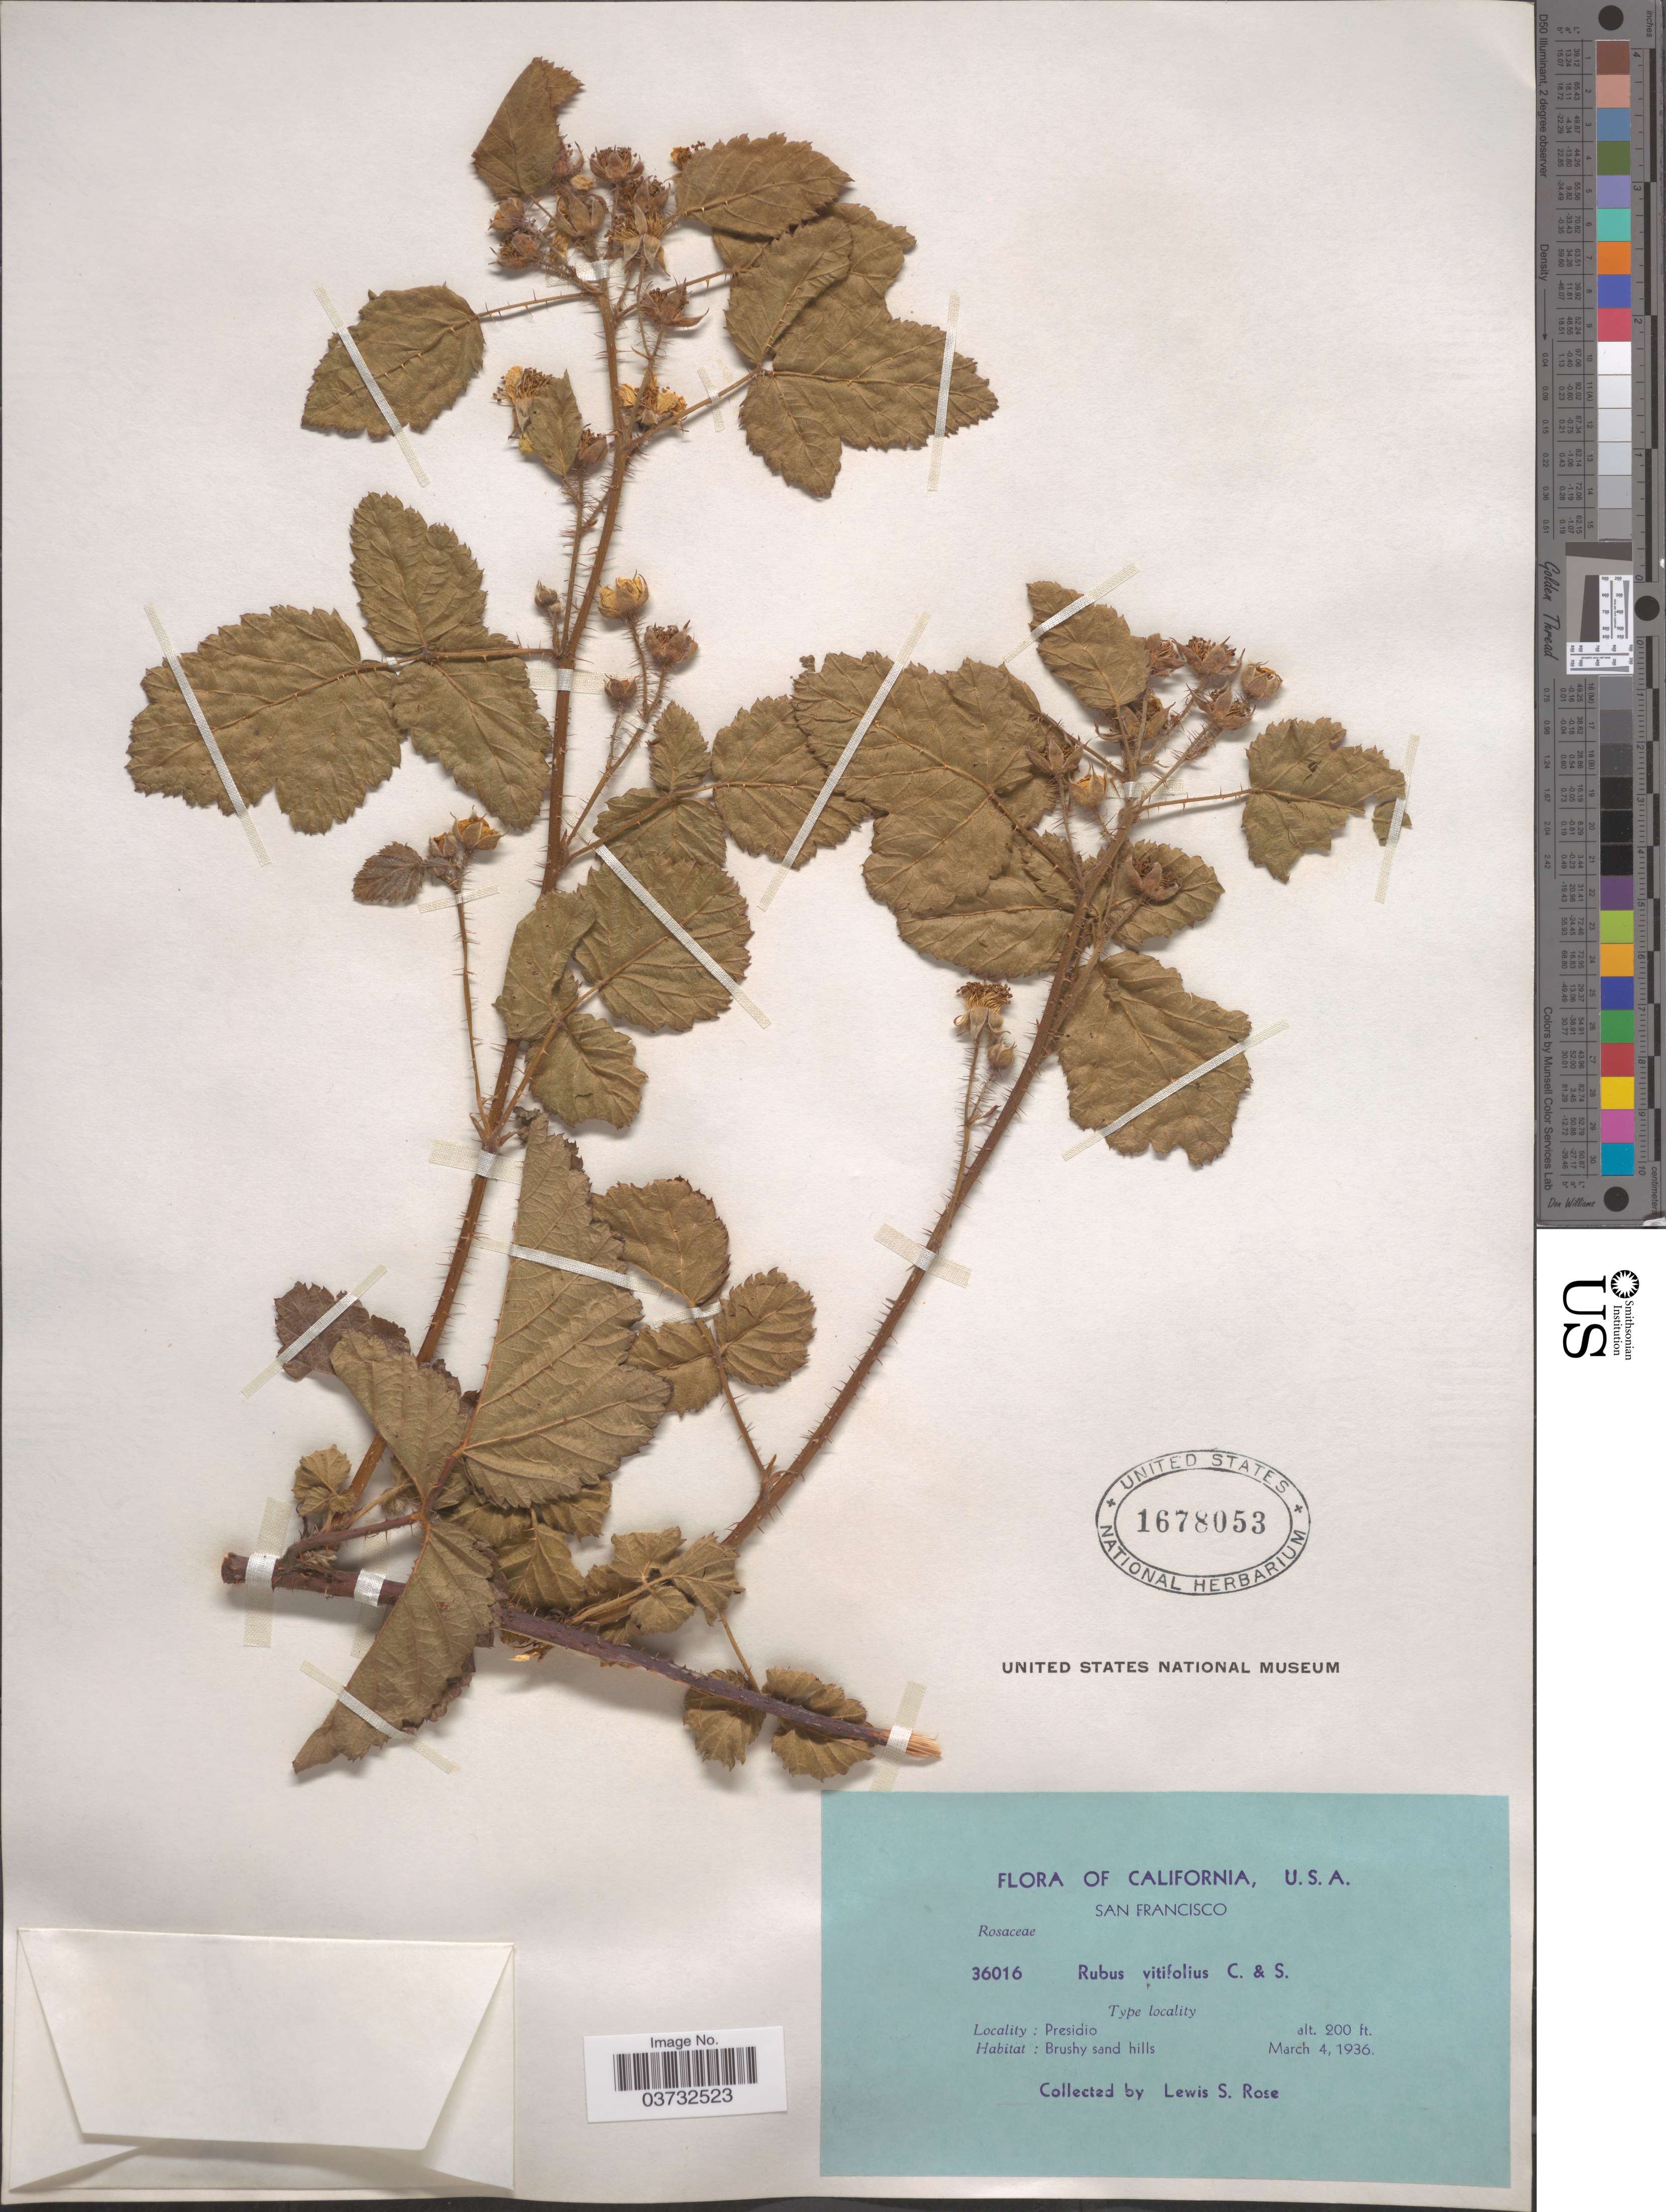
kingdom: Plantae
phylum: Tracheophyta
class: Magnoliopsida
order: Rosales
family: Rosaceae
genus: Rubus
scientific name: Rubus vitifolius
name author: Cham. & Schltdl.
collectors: L. S. Rose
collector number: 36016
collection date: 1936-03-04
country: United States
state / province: California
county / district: San Francisco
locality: San Francisco. Presidio.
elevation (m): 61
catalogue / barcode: US 1678053